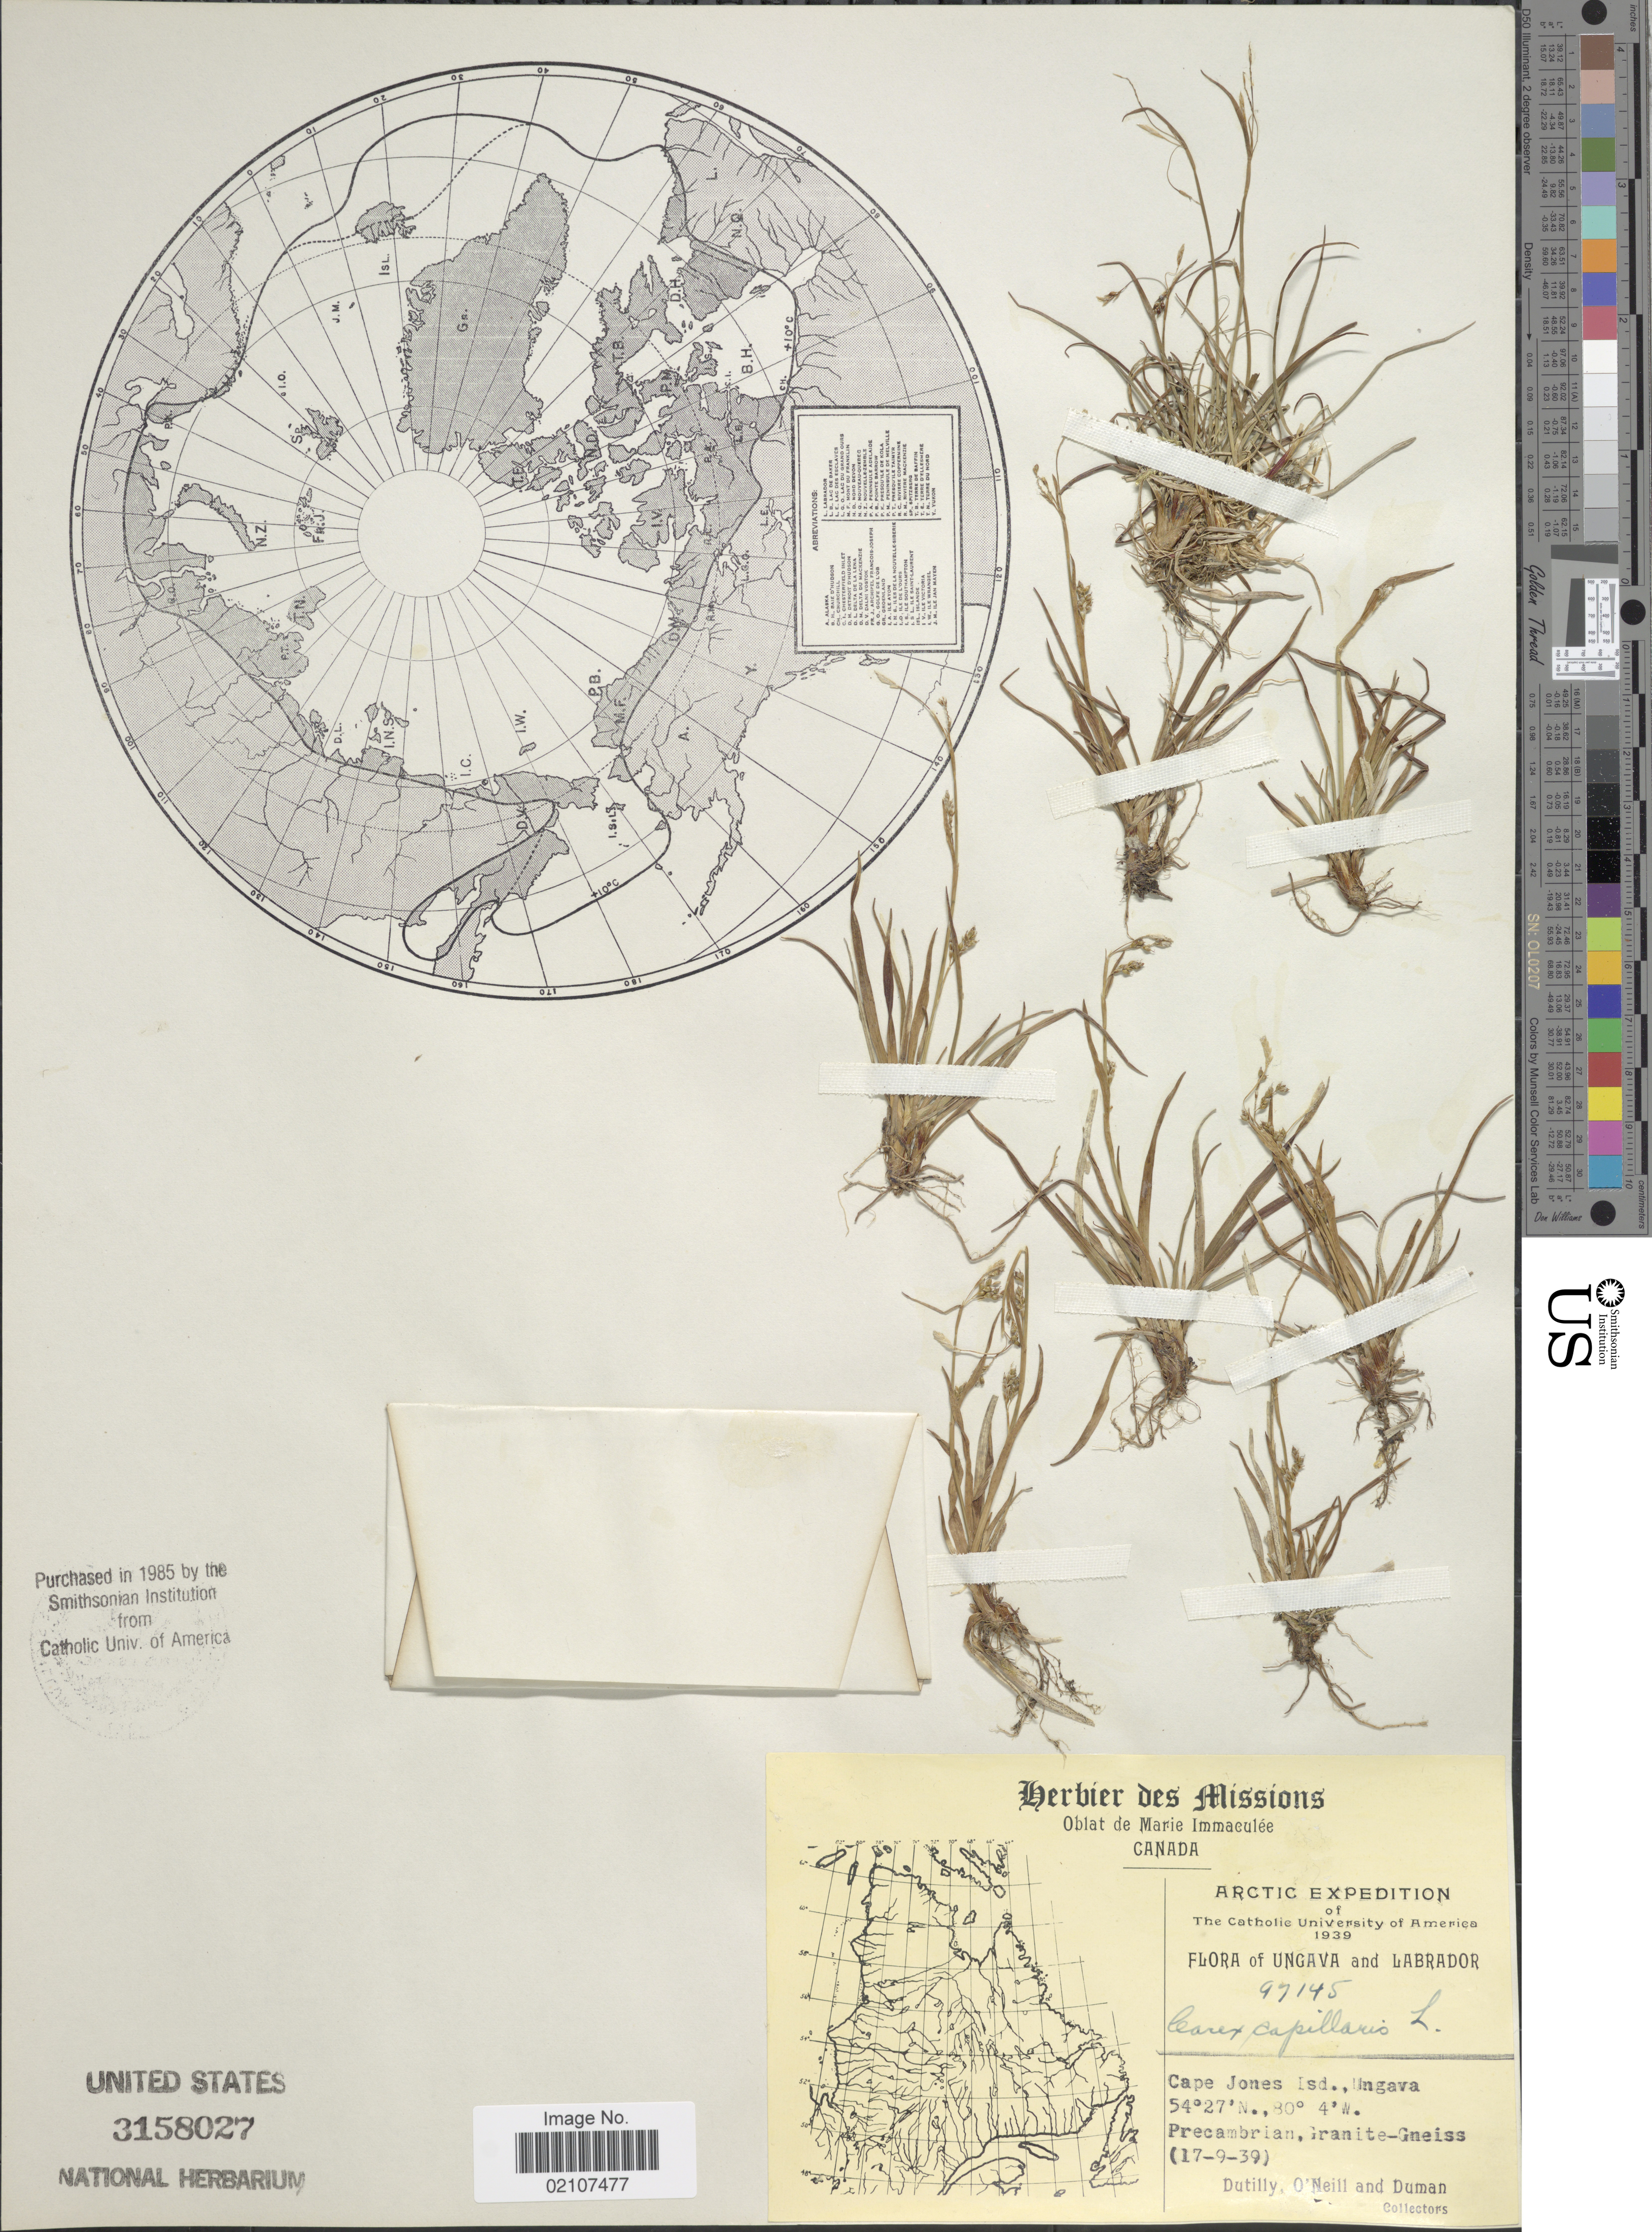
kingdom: Plantae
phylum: Tracheophyta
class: Liliopsida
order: Poales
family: Cyperaceae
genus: Carex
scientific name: Carex capillaris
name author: L.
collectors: -. Dutilly, -. O'Neill & -. Duman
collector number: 97145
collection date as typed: Transcribed d/m/y: 17/9/39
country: Canada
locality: Arctic, Ungava, Cape Jones Isd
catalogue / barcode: US 3158027